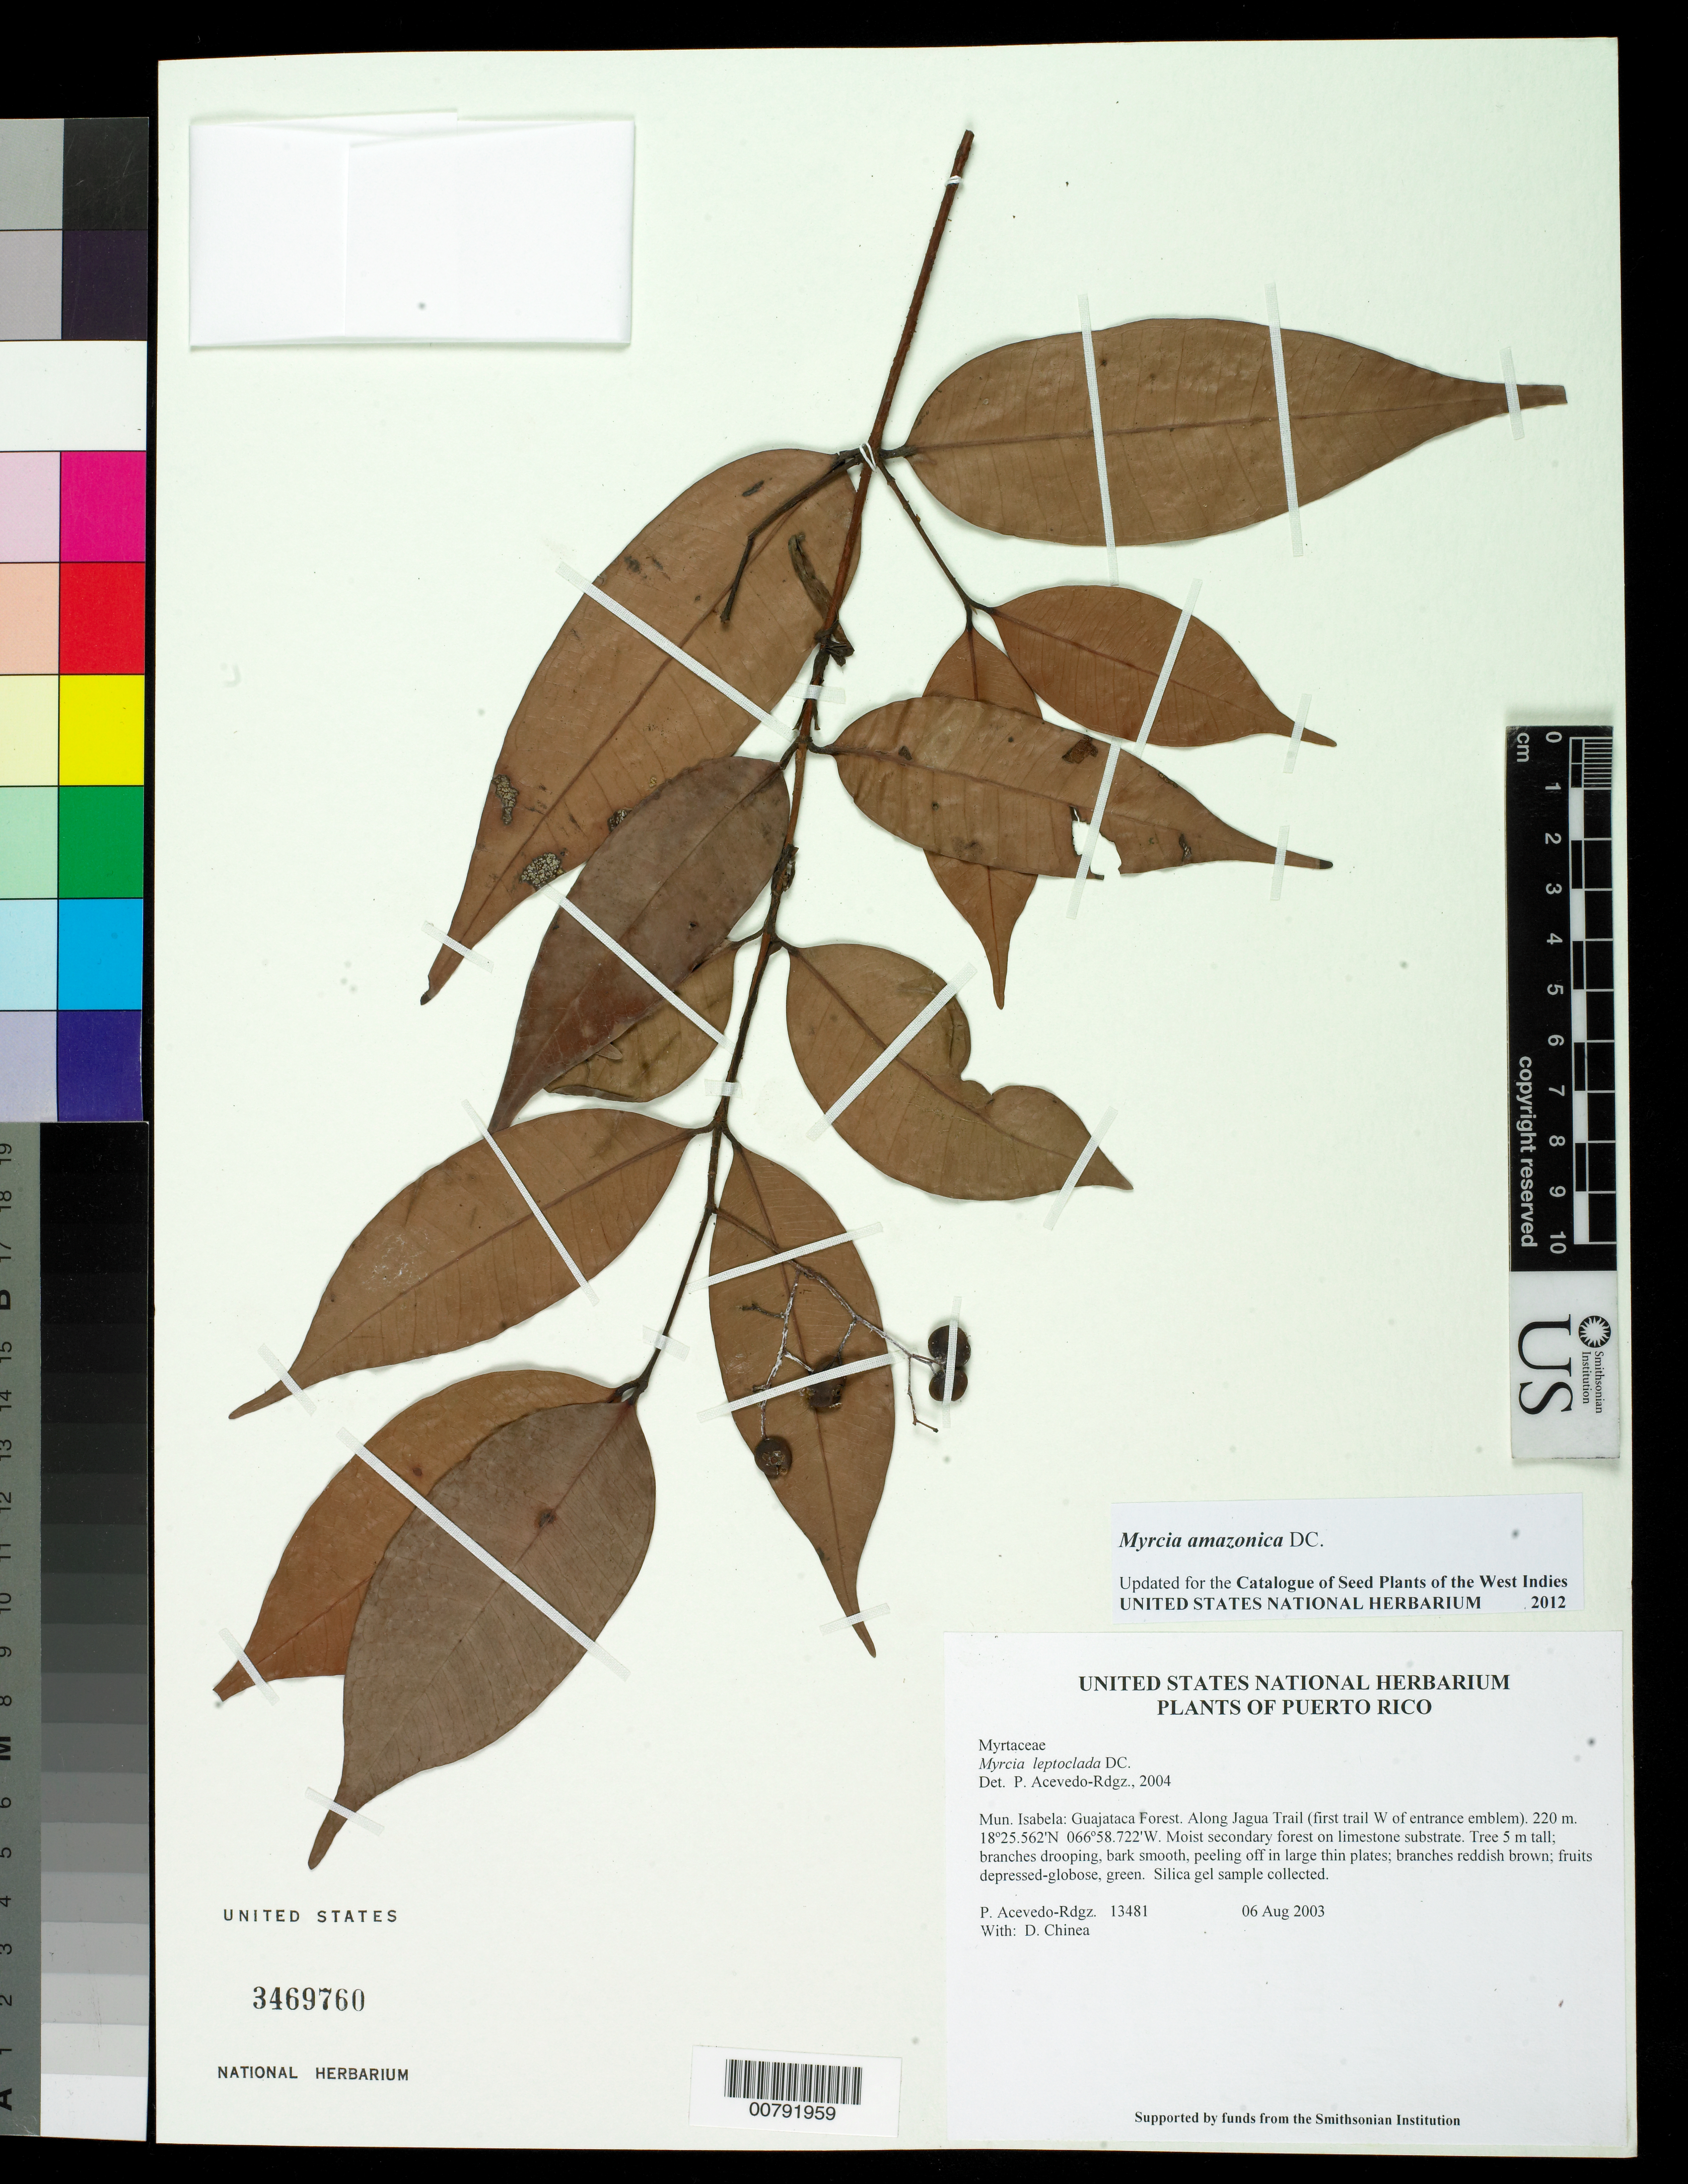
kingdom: Plantae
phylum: Tracheophyta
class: Magnoliopsida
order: Myrtales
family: Myrtaceae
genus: Myrcia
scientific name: Myrcia amazonica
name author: DC.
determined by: Acevedo-Rodríguez, P., (BOT), Smithsonian Institution - National Museum of Natural History (UNITED STATES)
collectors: P. Acevedo-Rodr. & D. Chinea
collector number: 13481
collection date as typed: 06 Aug 2003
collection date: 2003-08-06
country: Puerto Rico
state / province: Isabela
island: Puerto Rico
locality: Mun. Isabela: Guajataca Forest. Along Jagua Trail (first trail W of entrance emblem).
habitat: Moist secondary forest on limestone substrate.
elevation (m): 220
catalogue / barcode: US 3469760